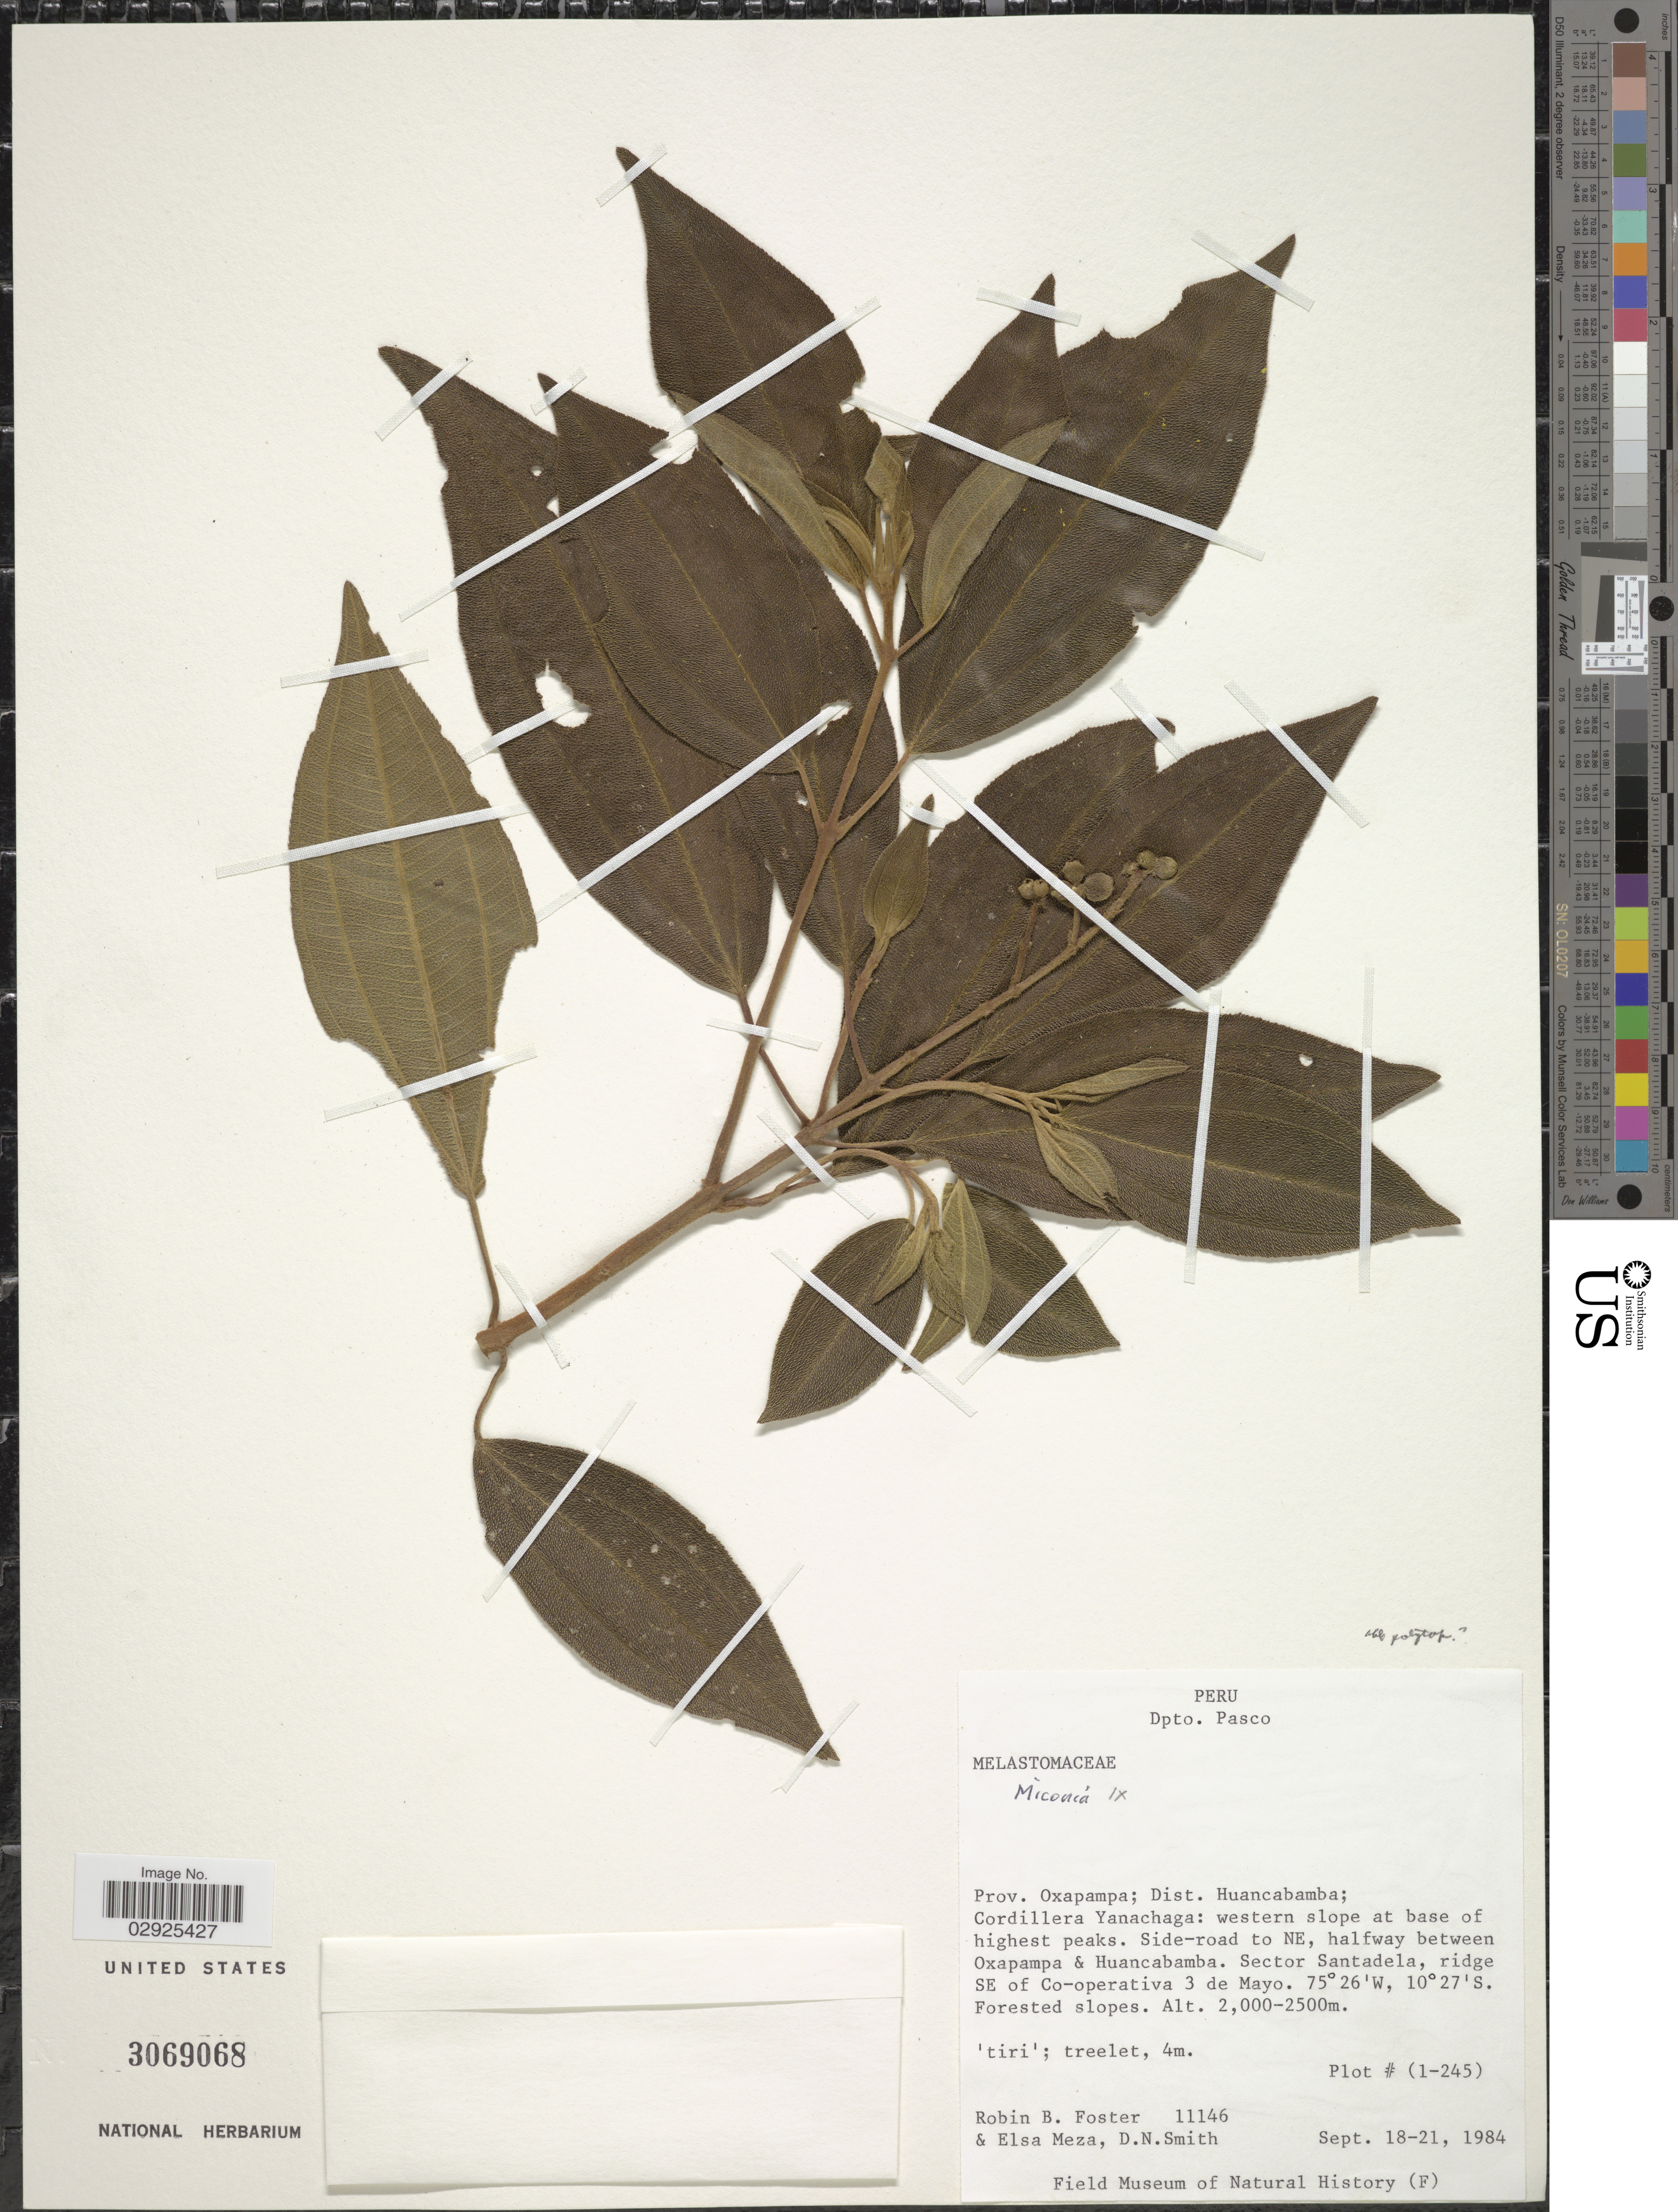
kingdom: Plantae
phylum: Tracheophyta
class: Magnoliopsida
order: Myrtales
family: Melastomataceae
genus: Miconia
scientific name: Miconia sp.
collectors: R. B. Foster, E. Mesa & D. Smith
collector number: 11146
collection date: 1984-09-18/1984-09-21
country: Peru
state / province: Pasco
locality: Dpto. Pasco, Prov. Oxapampa; Dist. Huancabamba, Cordillera Yanachaga: western slope at base of highest peaks, Side-road to NE, halfway between Oxapampa & Huancabamba, Sector Santadela, ridge SE of Co-operativa 3 de Mayo.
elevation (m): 2000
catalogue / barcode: US 3069068